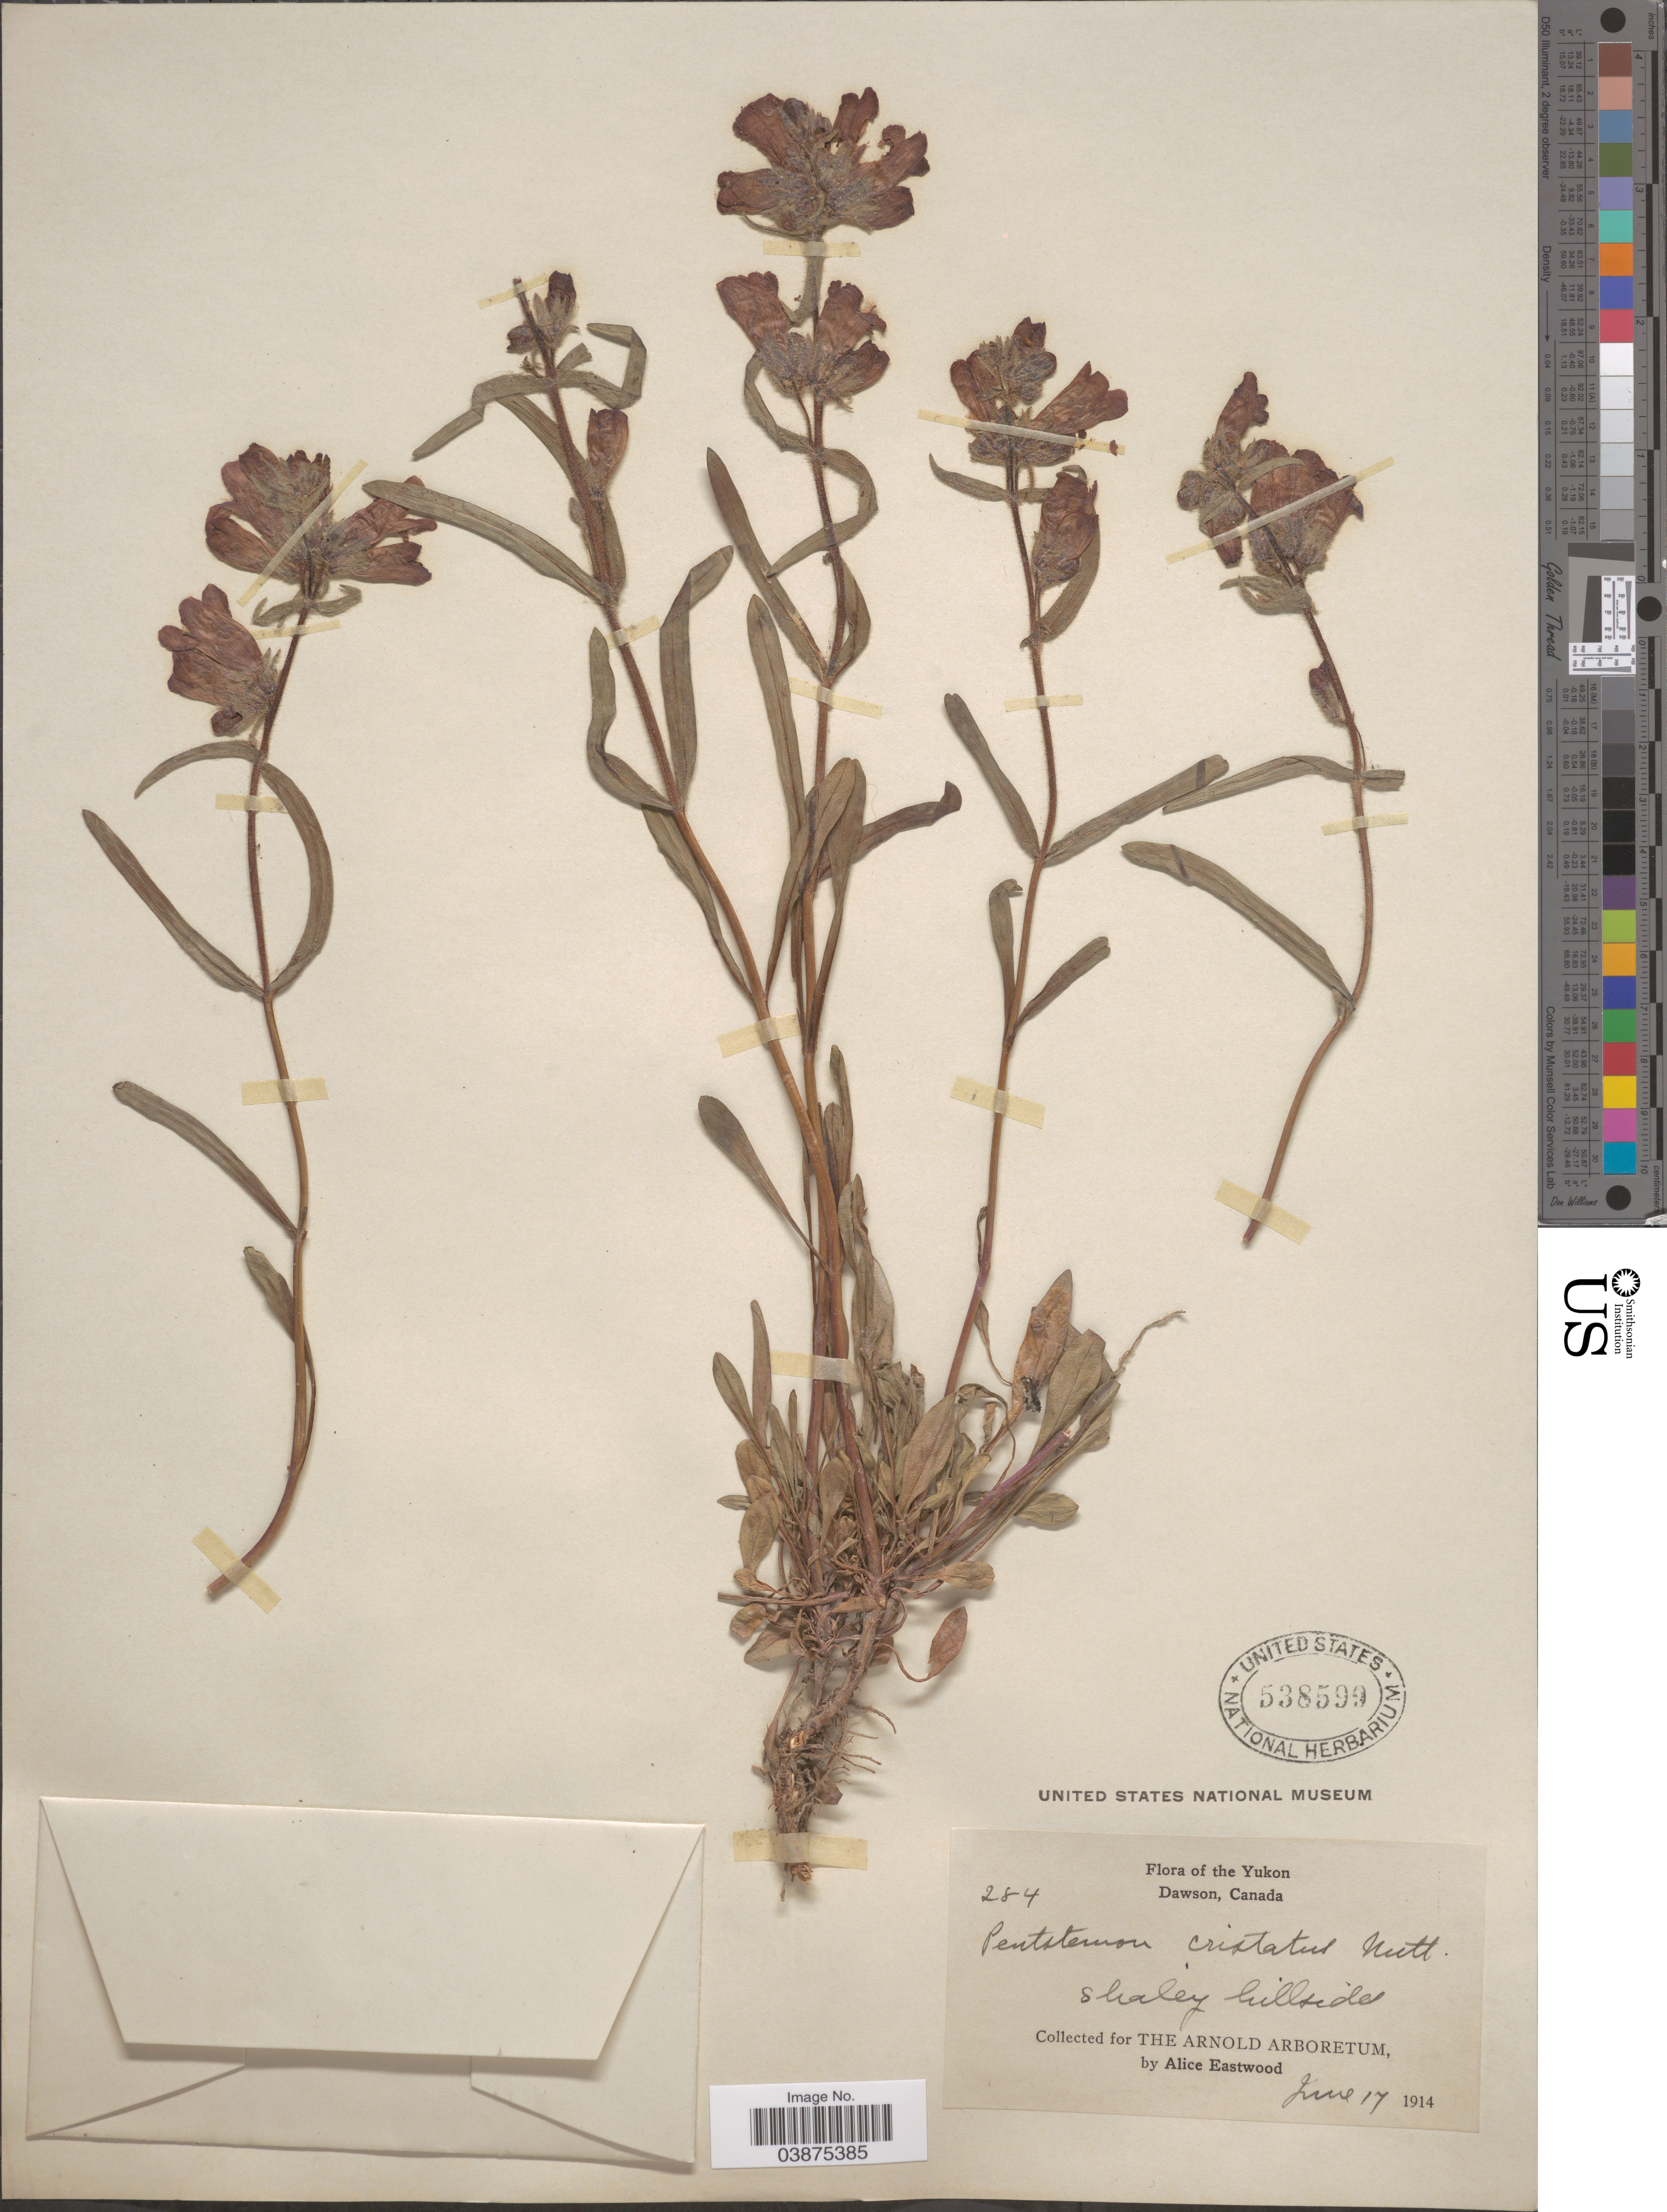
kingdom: Plantae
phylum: Tracheophyta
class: Magnoliopsida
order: Lamiales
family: Plantaginaceae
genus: Penstemon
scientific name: Penstemon gormanii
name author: Greene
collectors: A. Eastwood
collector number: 284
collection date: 1914-06-17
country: Canada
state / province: Yukon Territory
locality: Yukon. Dawson. Shaley hillside.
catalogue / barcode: US 538599